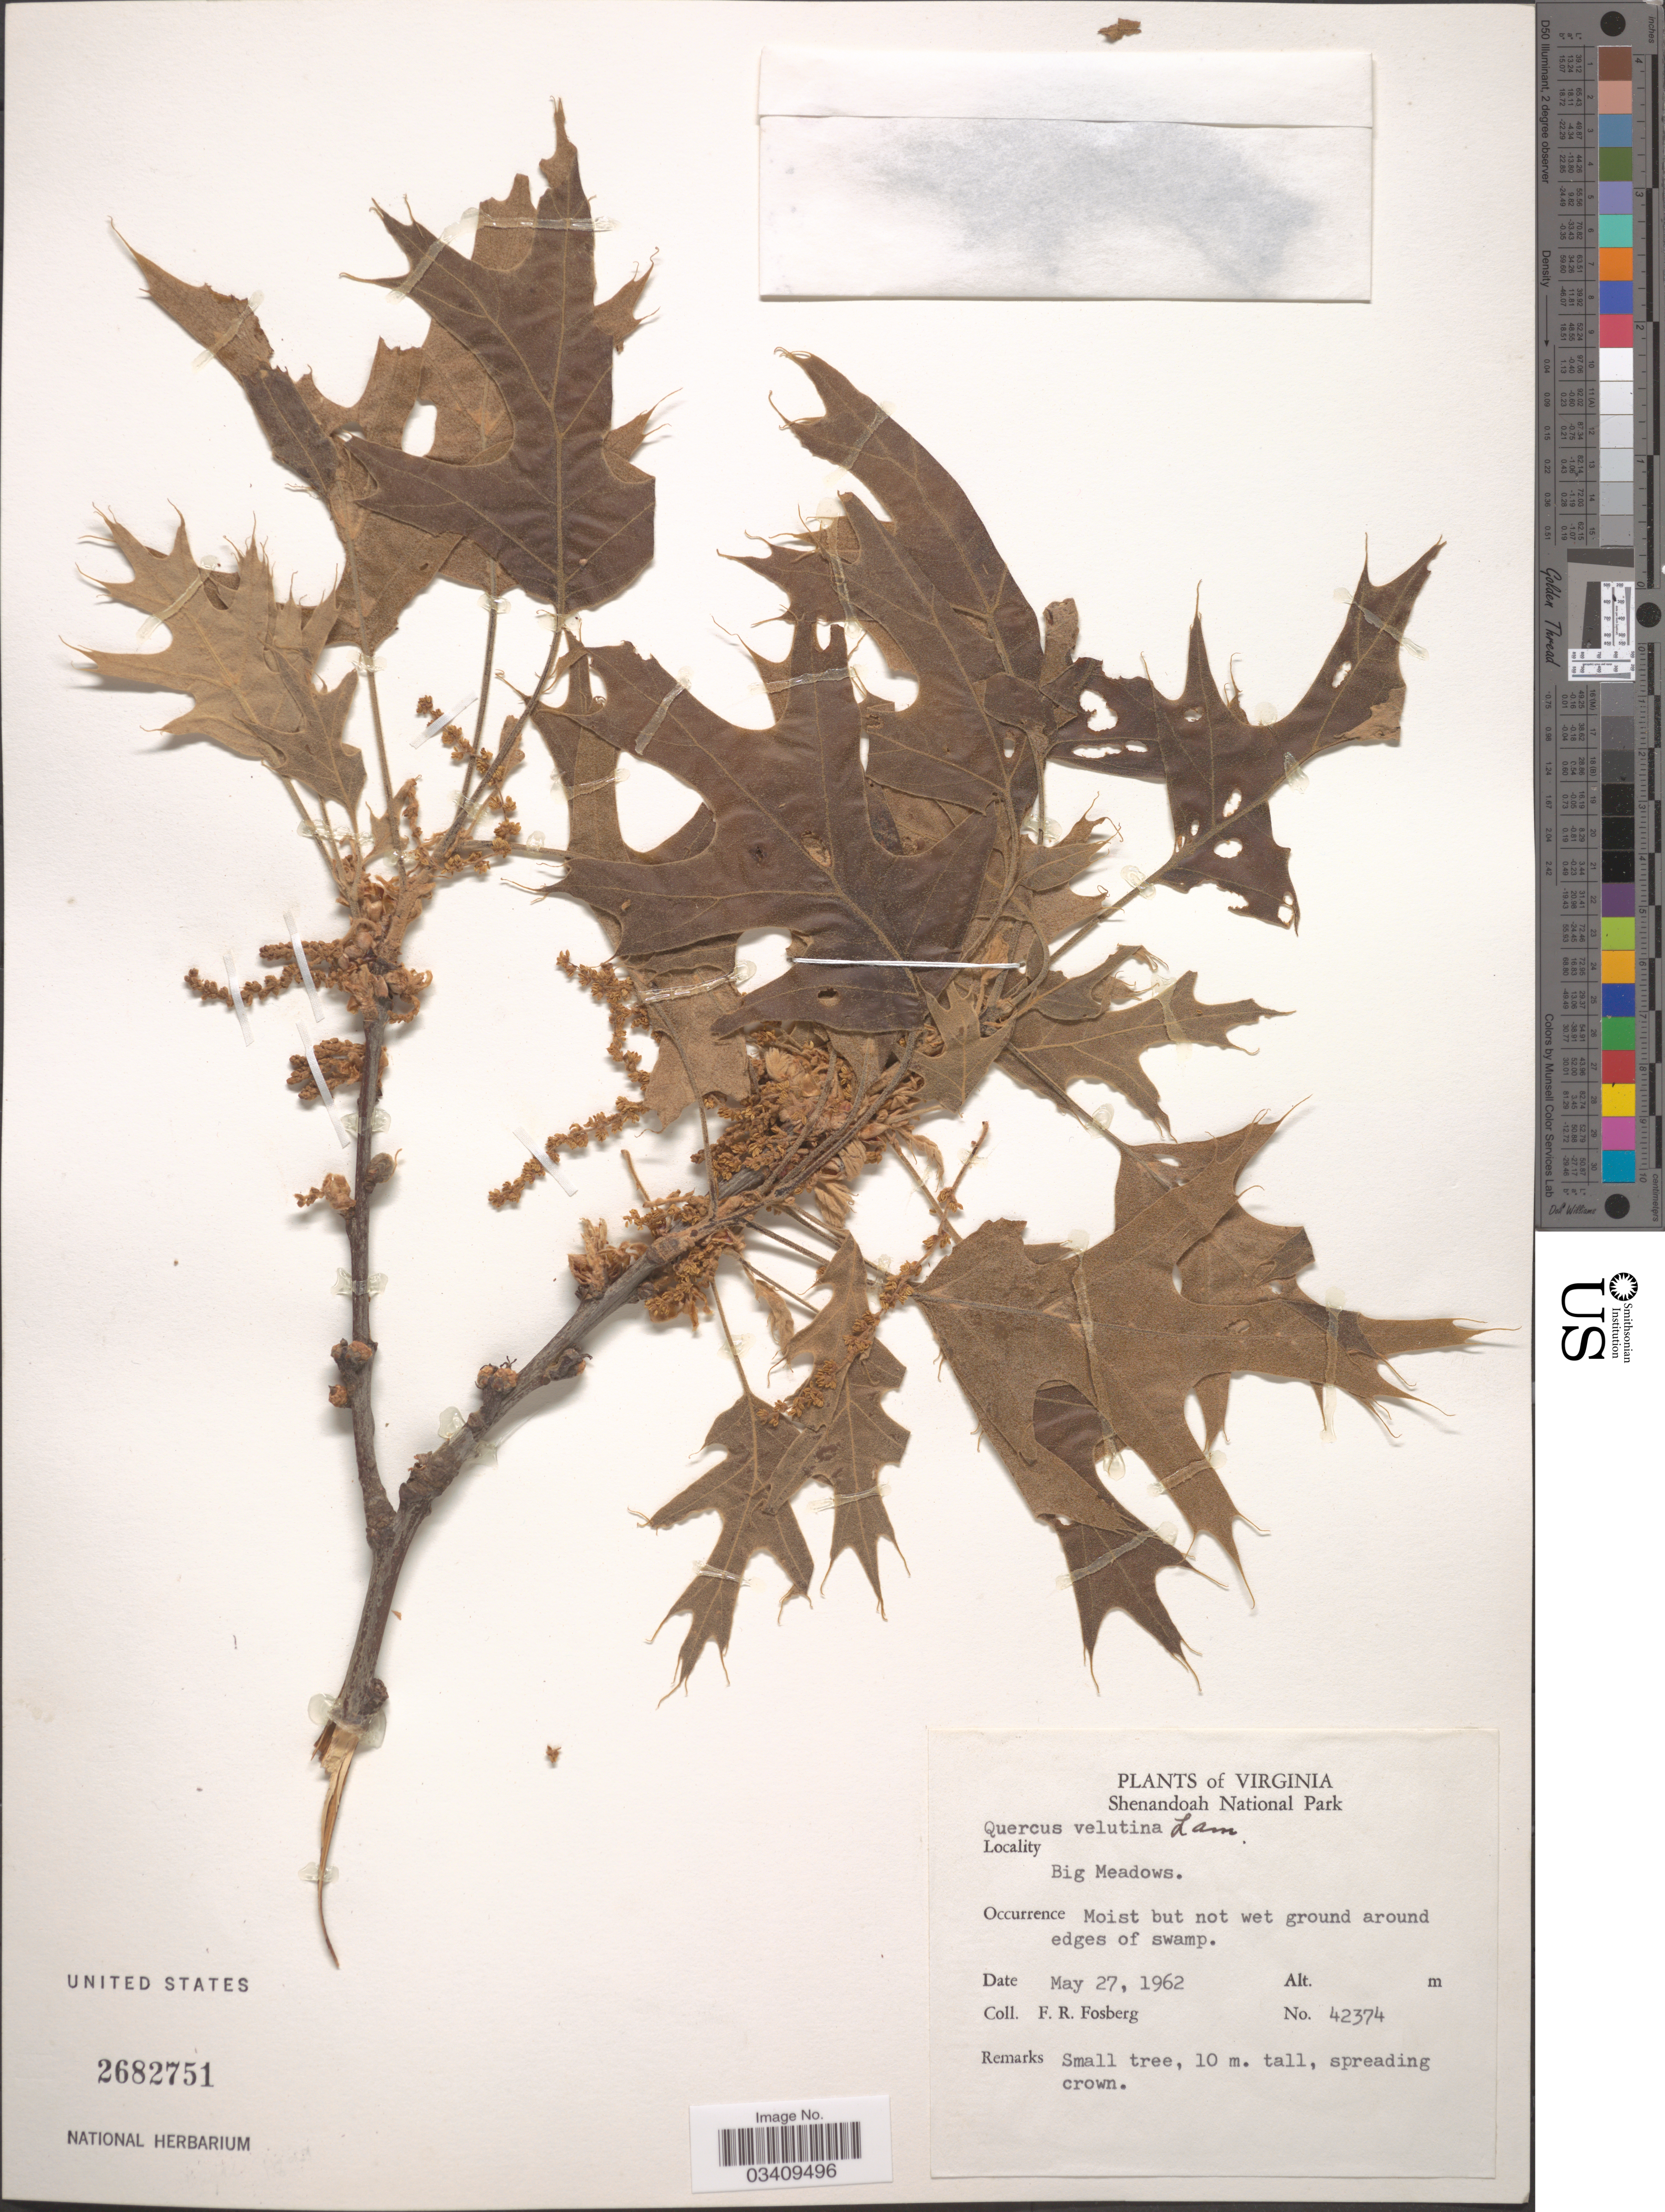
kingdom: Plantae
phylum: Tracheophyta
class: Magnoliopsida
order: Fagales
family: Fagaceae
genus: Quercus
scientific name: Quercus velutina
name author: Lam.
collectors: F. R. Fosberg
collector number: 42374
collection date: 1962-05-27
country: United States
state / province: Virginia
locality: Shenandoah National Park. Big Meadows.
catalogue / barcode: US 2682751